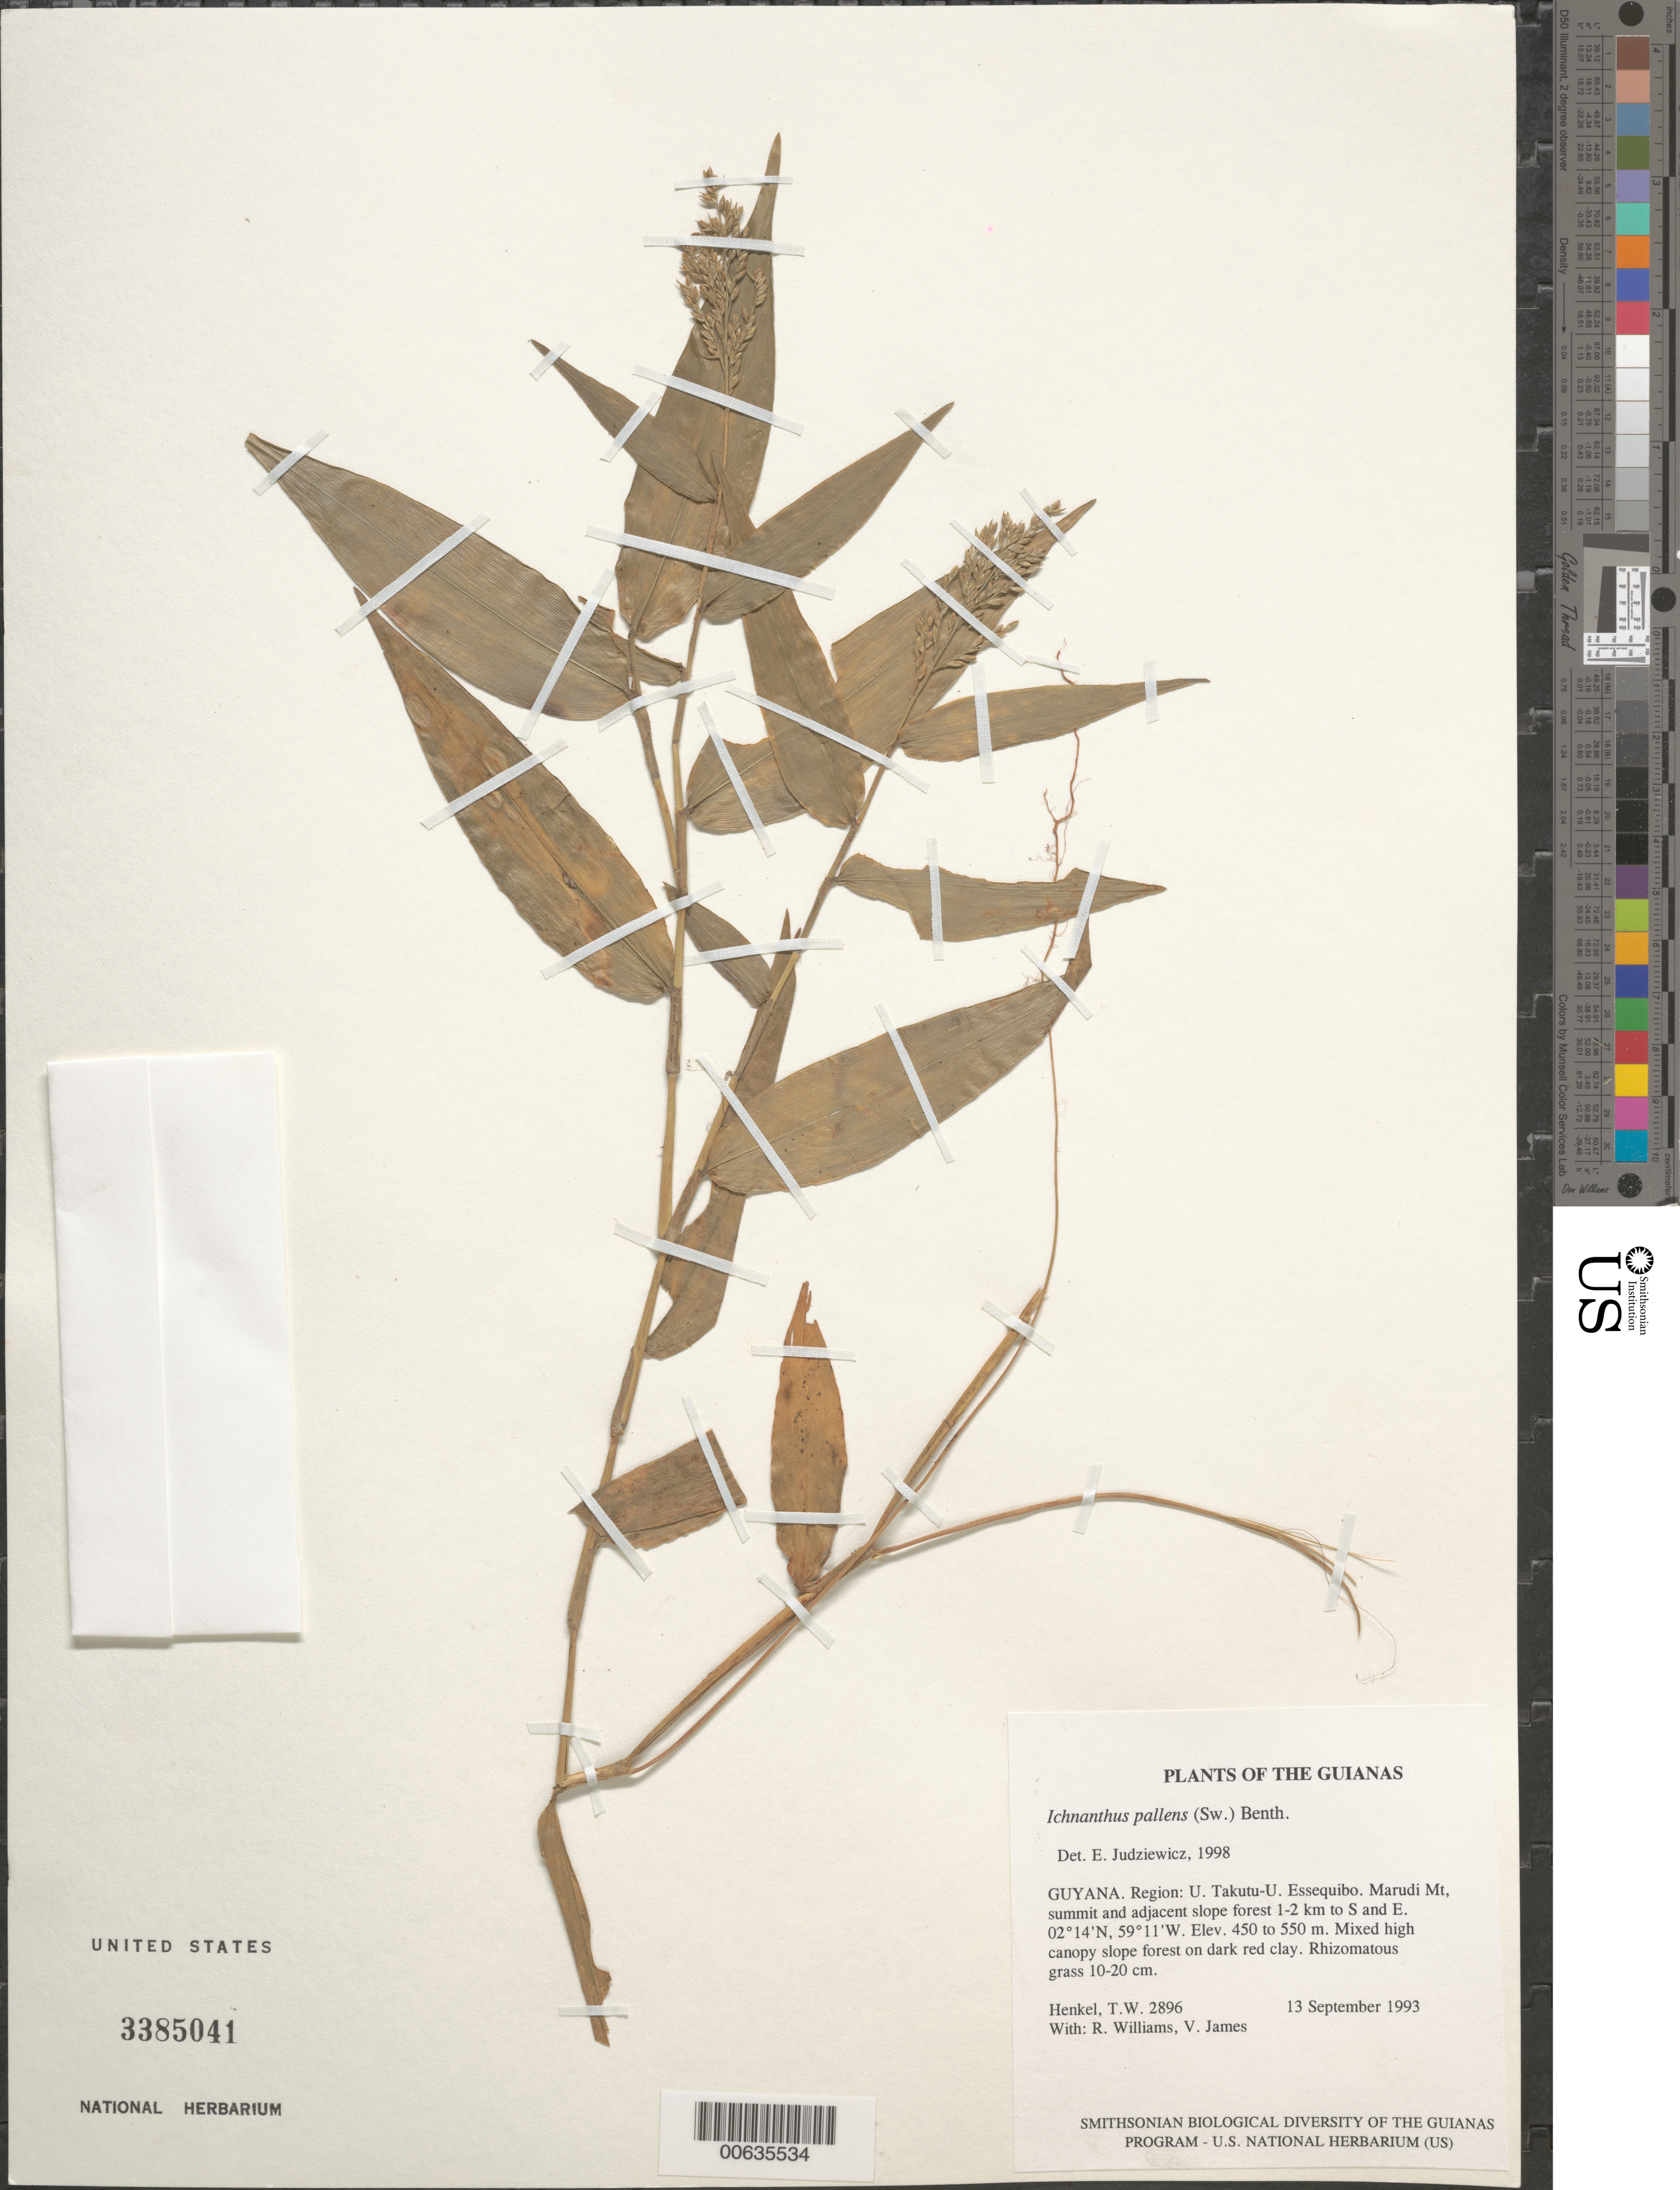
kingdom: Plantae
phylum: Tracheophyta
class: Liliopsida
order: Poales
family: Poaceae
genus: Ichnanthus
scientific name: Ichnanthus pallens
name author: (Sw.) Munro ex Benth.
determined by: Judziewicz, E. J.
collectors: T. Henkel, R. Williams & V. James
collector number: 2896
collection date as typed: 13 September 1993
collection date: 1993-09-13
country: Guyana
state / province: U. Takutu-U. Essequibo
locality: Marudi Mt, summit and adjacent slope forest 1-2 km to S and E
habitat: Mixed high canopy slope forest on dark red clay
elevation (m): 450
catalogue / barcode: US 3385041